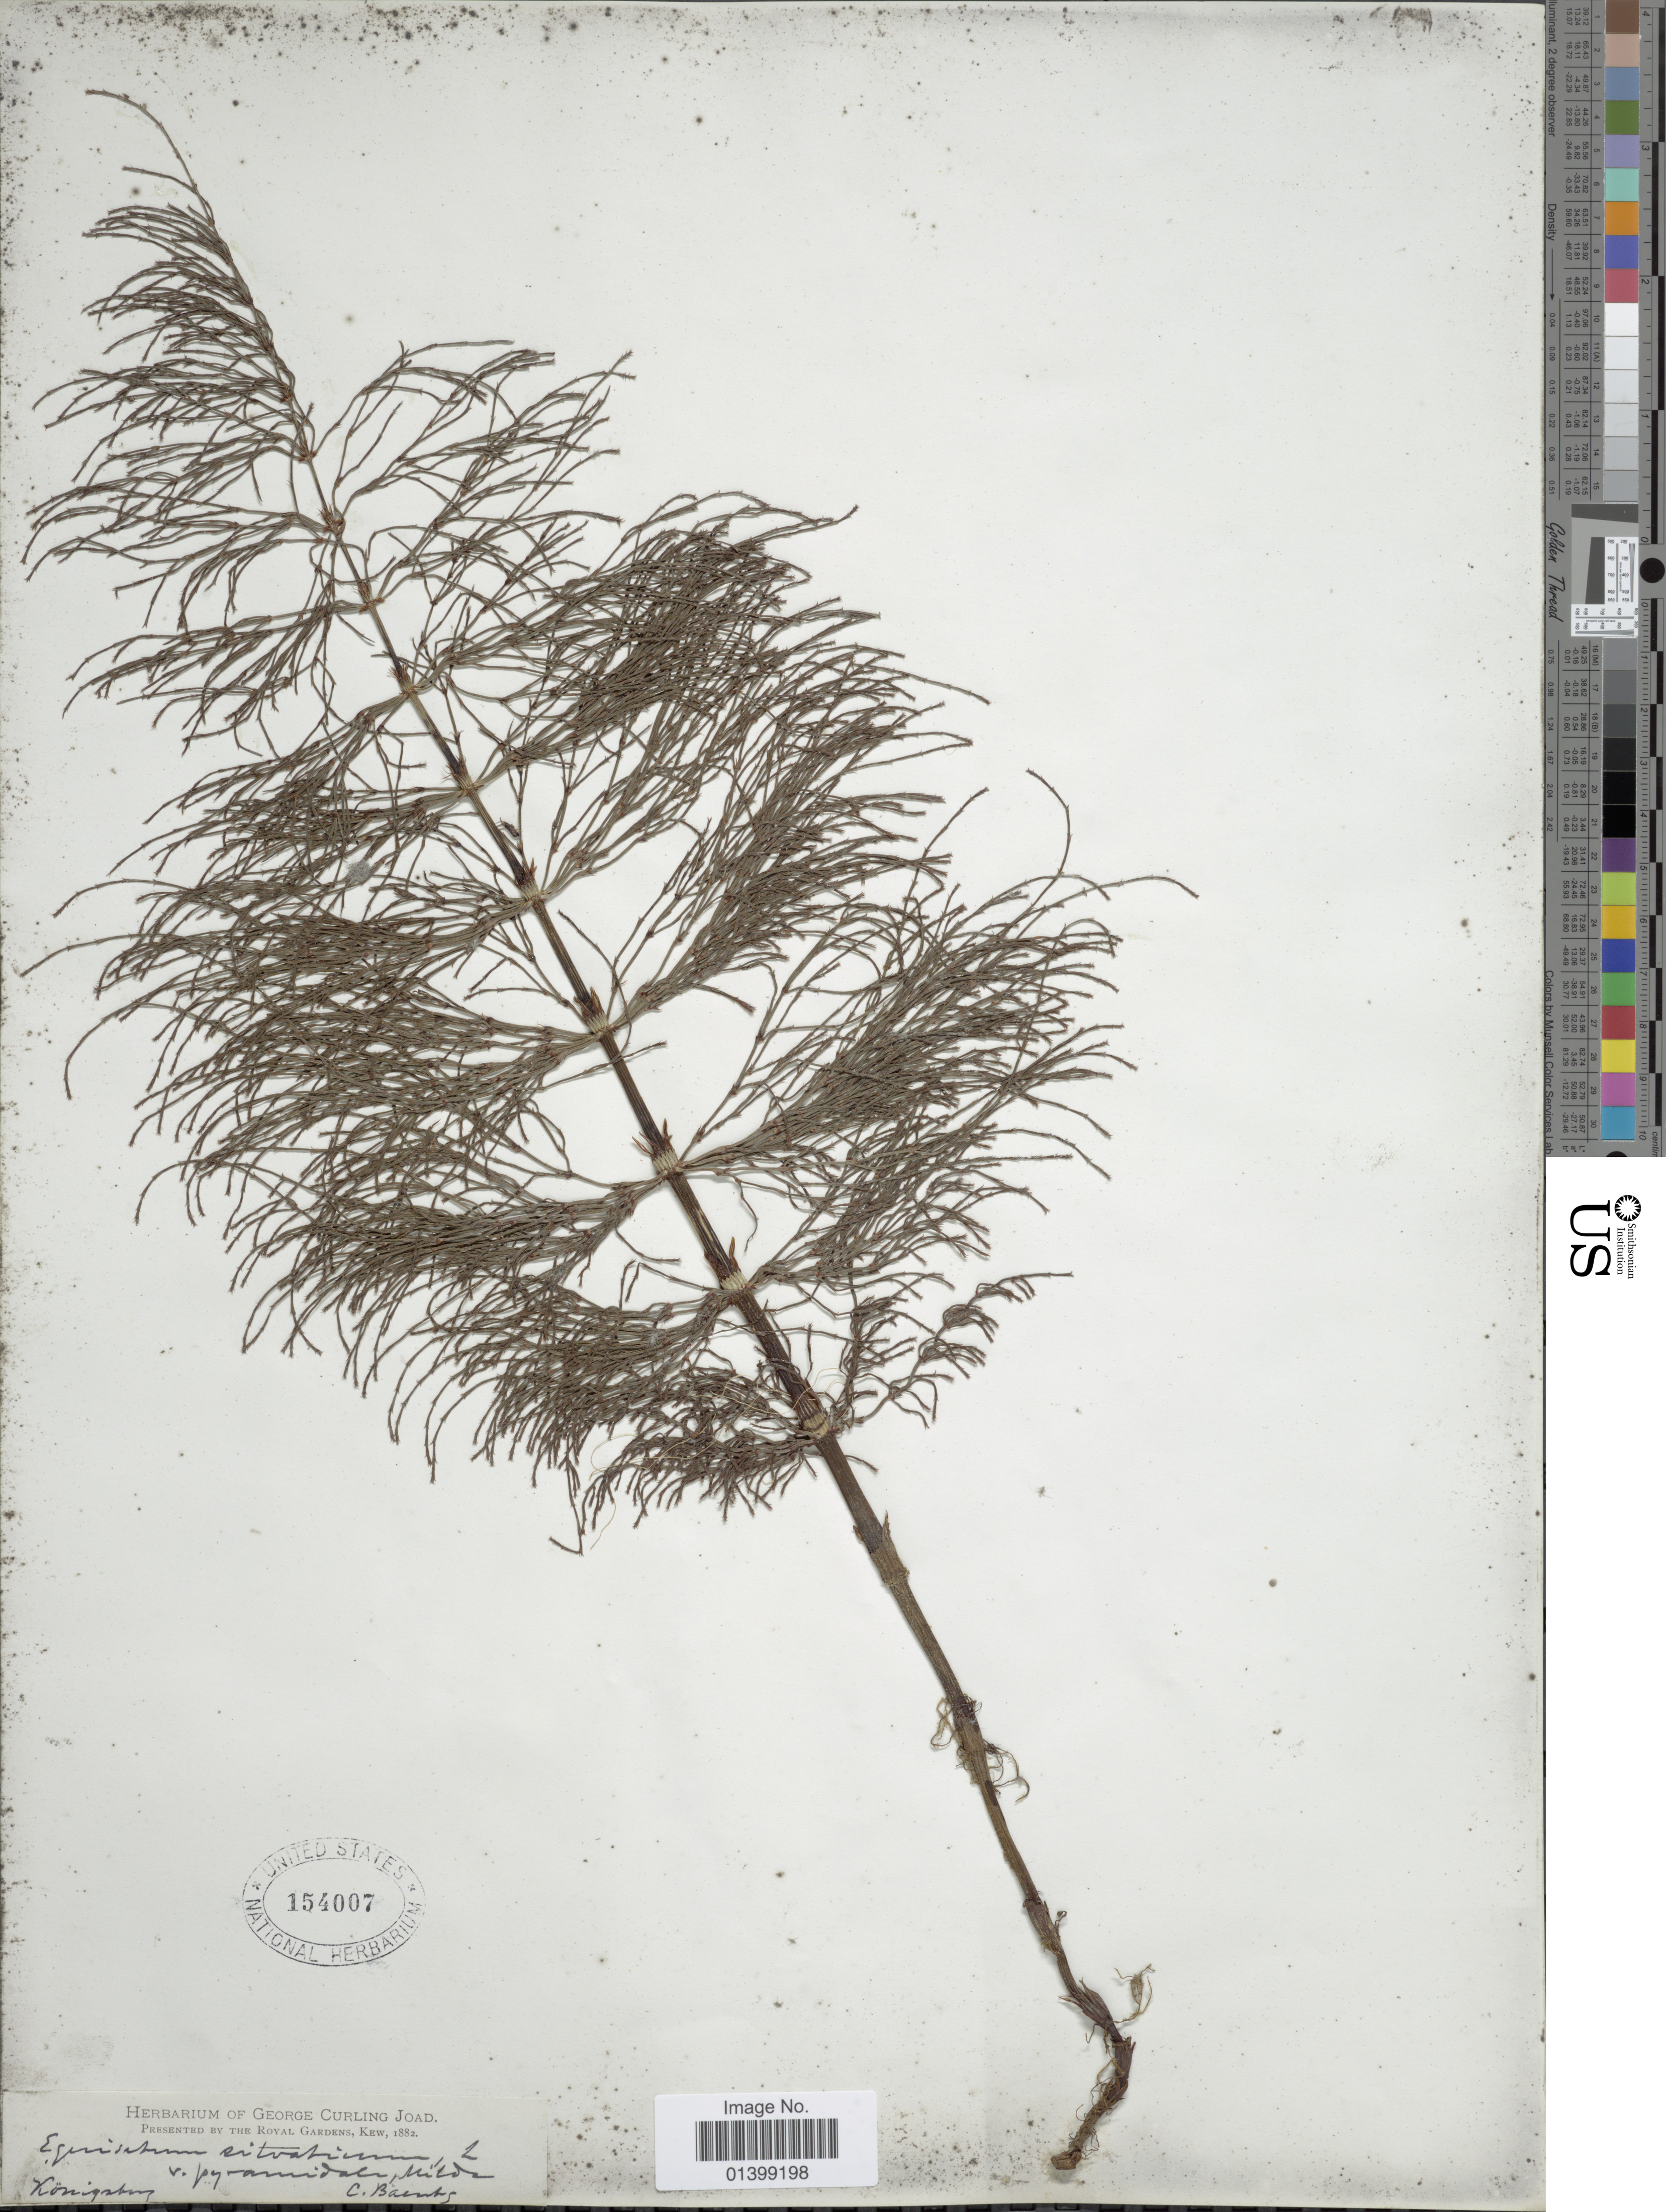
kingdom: Plantae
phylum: Tracheophyta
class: Polypodiopsida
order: Equisetales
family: Equisetaceae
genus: Equisetum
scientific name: Equisetum sylvaticum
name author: L.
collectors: C. G. Baenitz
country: Russian Federation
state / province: Kaliningrad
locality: Königsberg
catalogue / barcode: US 154007